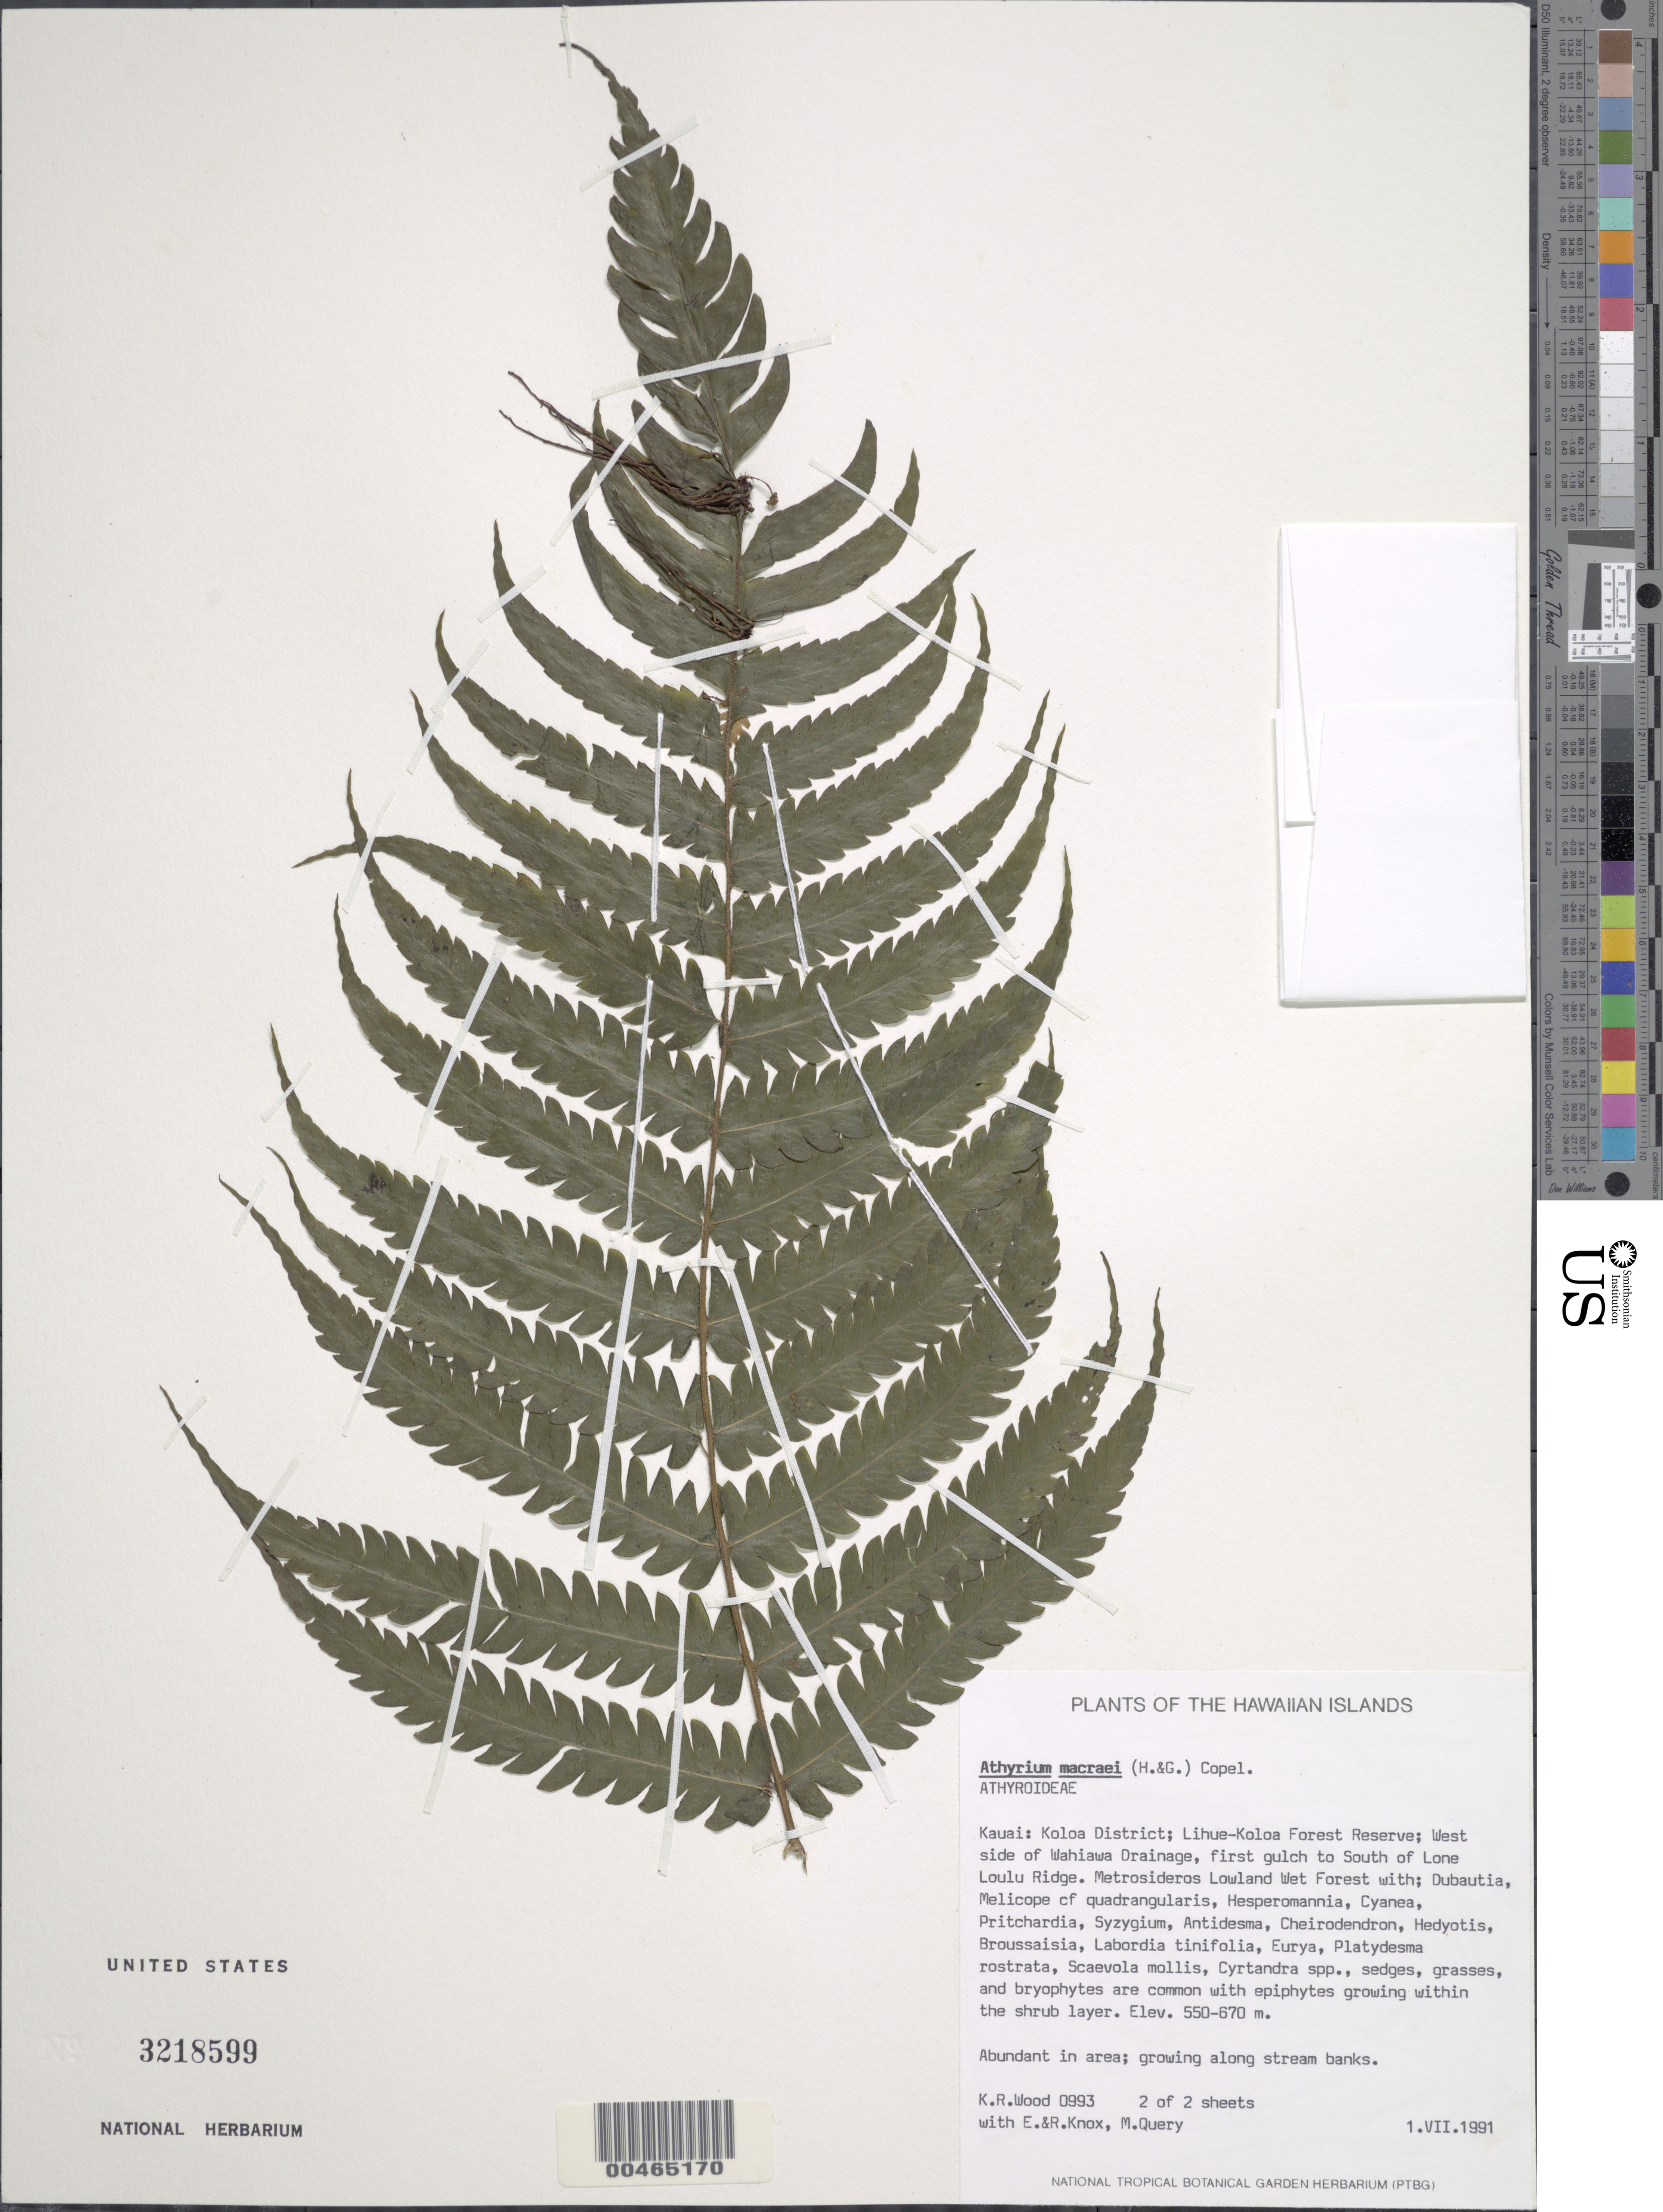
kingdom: Plantae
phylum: Tracheophyta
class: Polypodiopsida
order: Polypodiales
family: Athyriaceae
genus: Deparia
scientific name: Deparia prolifera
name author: (Kaulf.) Hook. & Grev.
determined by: Wagner, W. L., (BOT), Smithsonian Institution - National Museum of Natural History (UNITED STATES)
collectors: K. R. Wood, E. Knox, R. Knox & M. Query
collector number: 0993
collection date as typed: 1 Jul 1991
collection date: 1991-07-01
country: United States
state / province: Hawaii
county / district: Kauai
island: Kaua'i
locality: Koloa Dist., Lihue-Koloa Forest Reserve, W side of Wahiawa Drainage, first gulch to S of Lone Loulu Ridge, Kauai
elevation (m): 550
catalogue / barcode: US 3218599